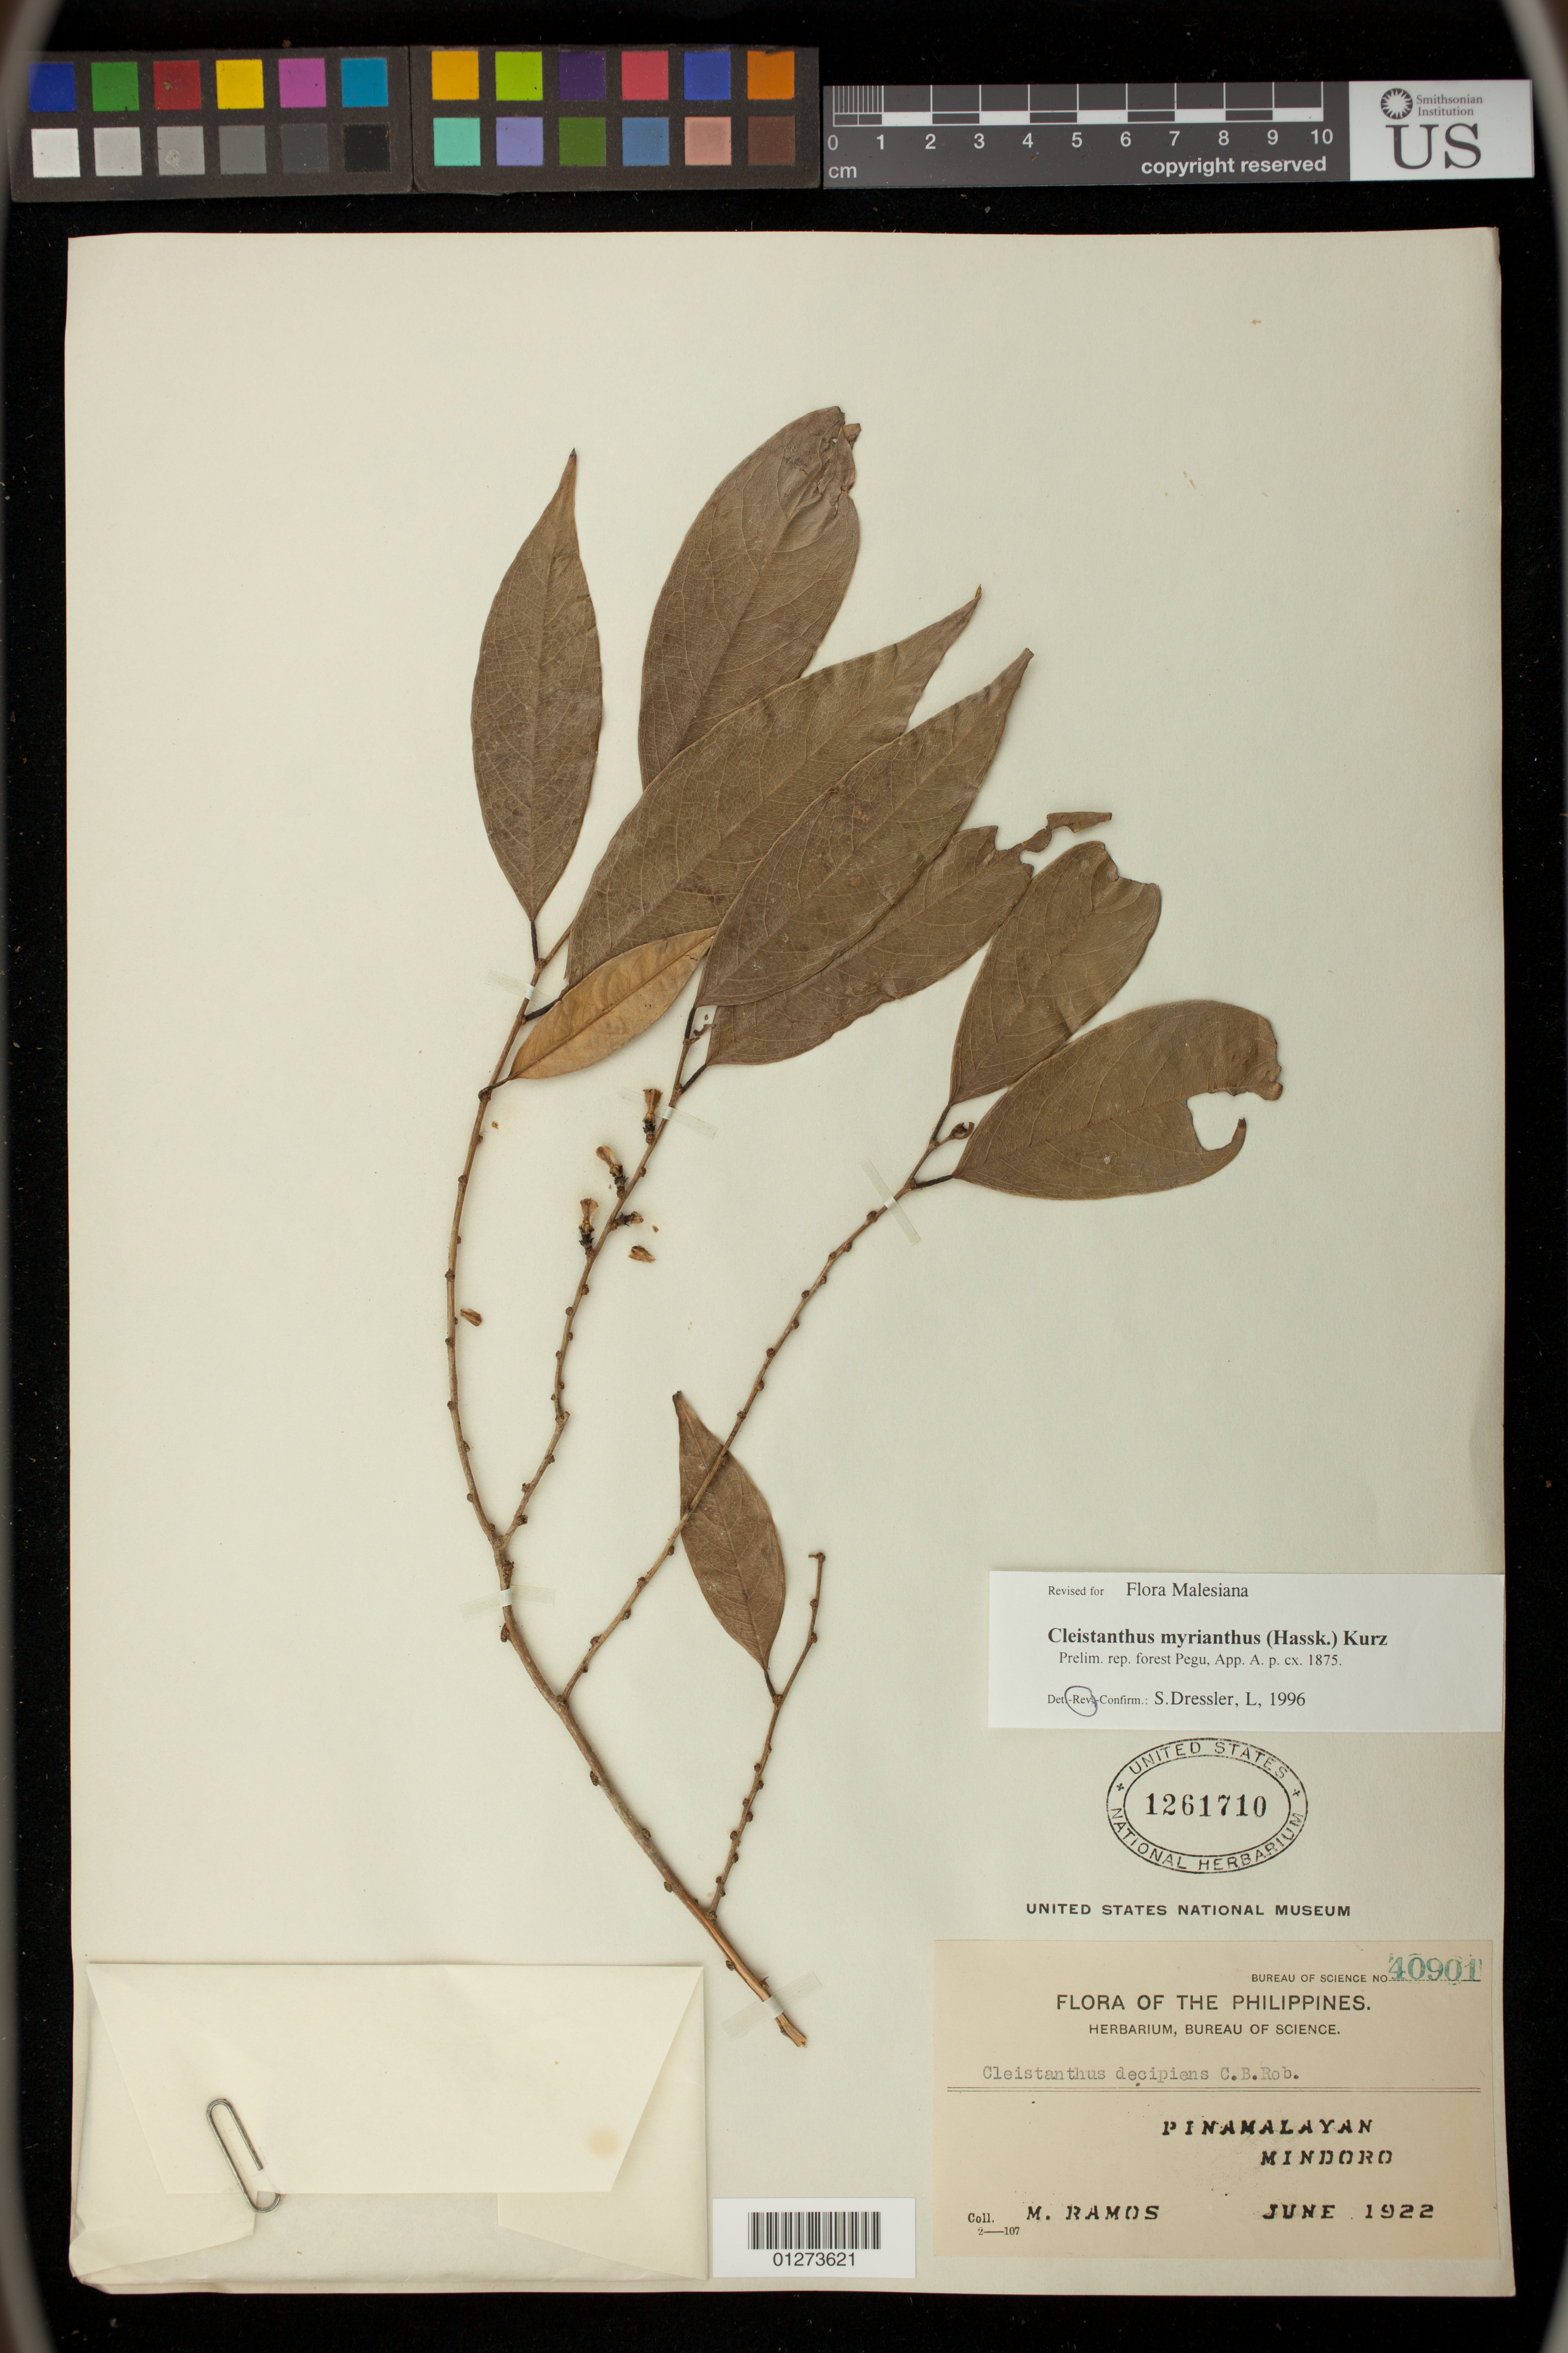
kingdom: Plantae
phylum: Tracheophyta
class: Magnoliopsida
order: Malpighiales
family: Phyllanthaceae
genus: Cleistanthus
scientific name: Cleistanthus myrianthus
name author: (Hassk.) Kurz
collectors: M. Ramos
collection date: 1922-06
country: Philippines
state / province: Mimaropa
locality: Pinamalayan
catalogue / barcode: US 1261710